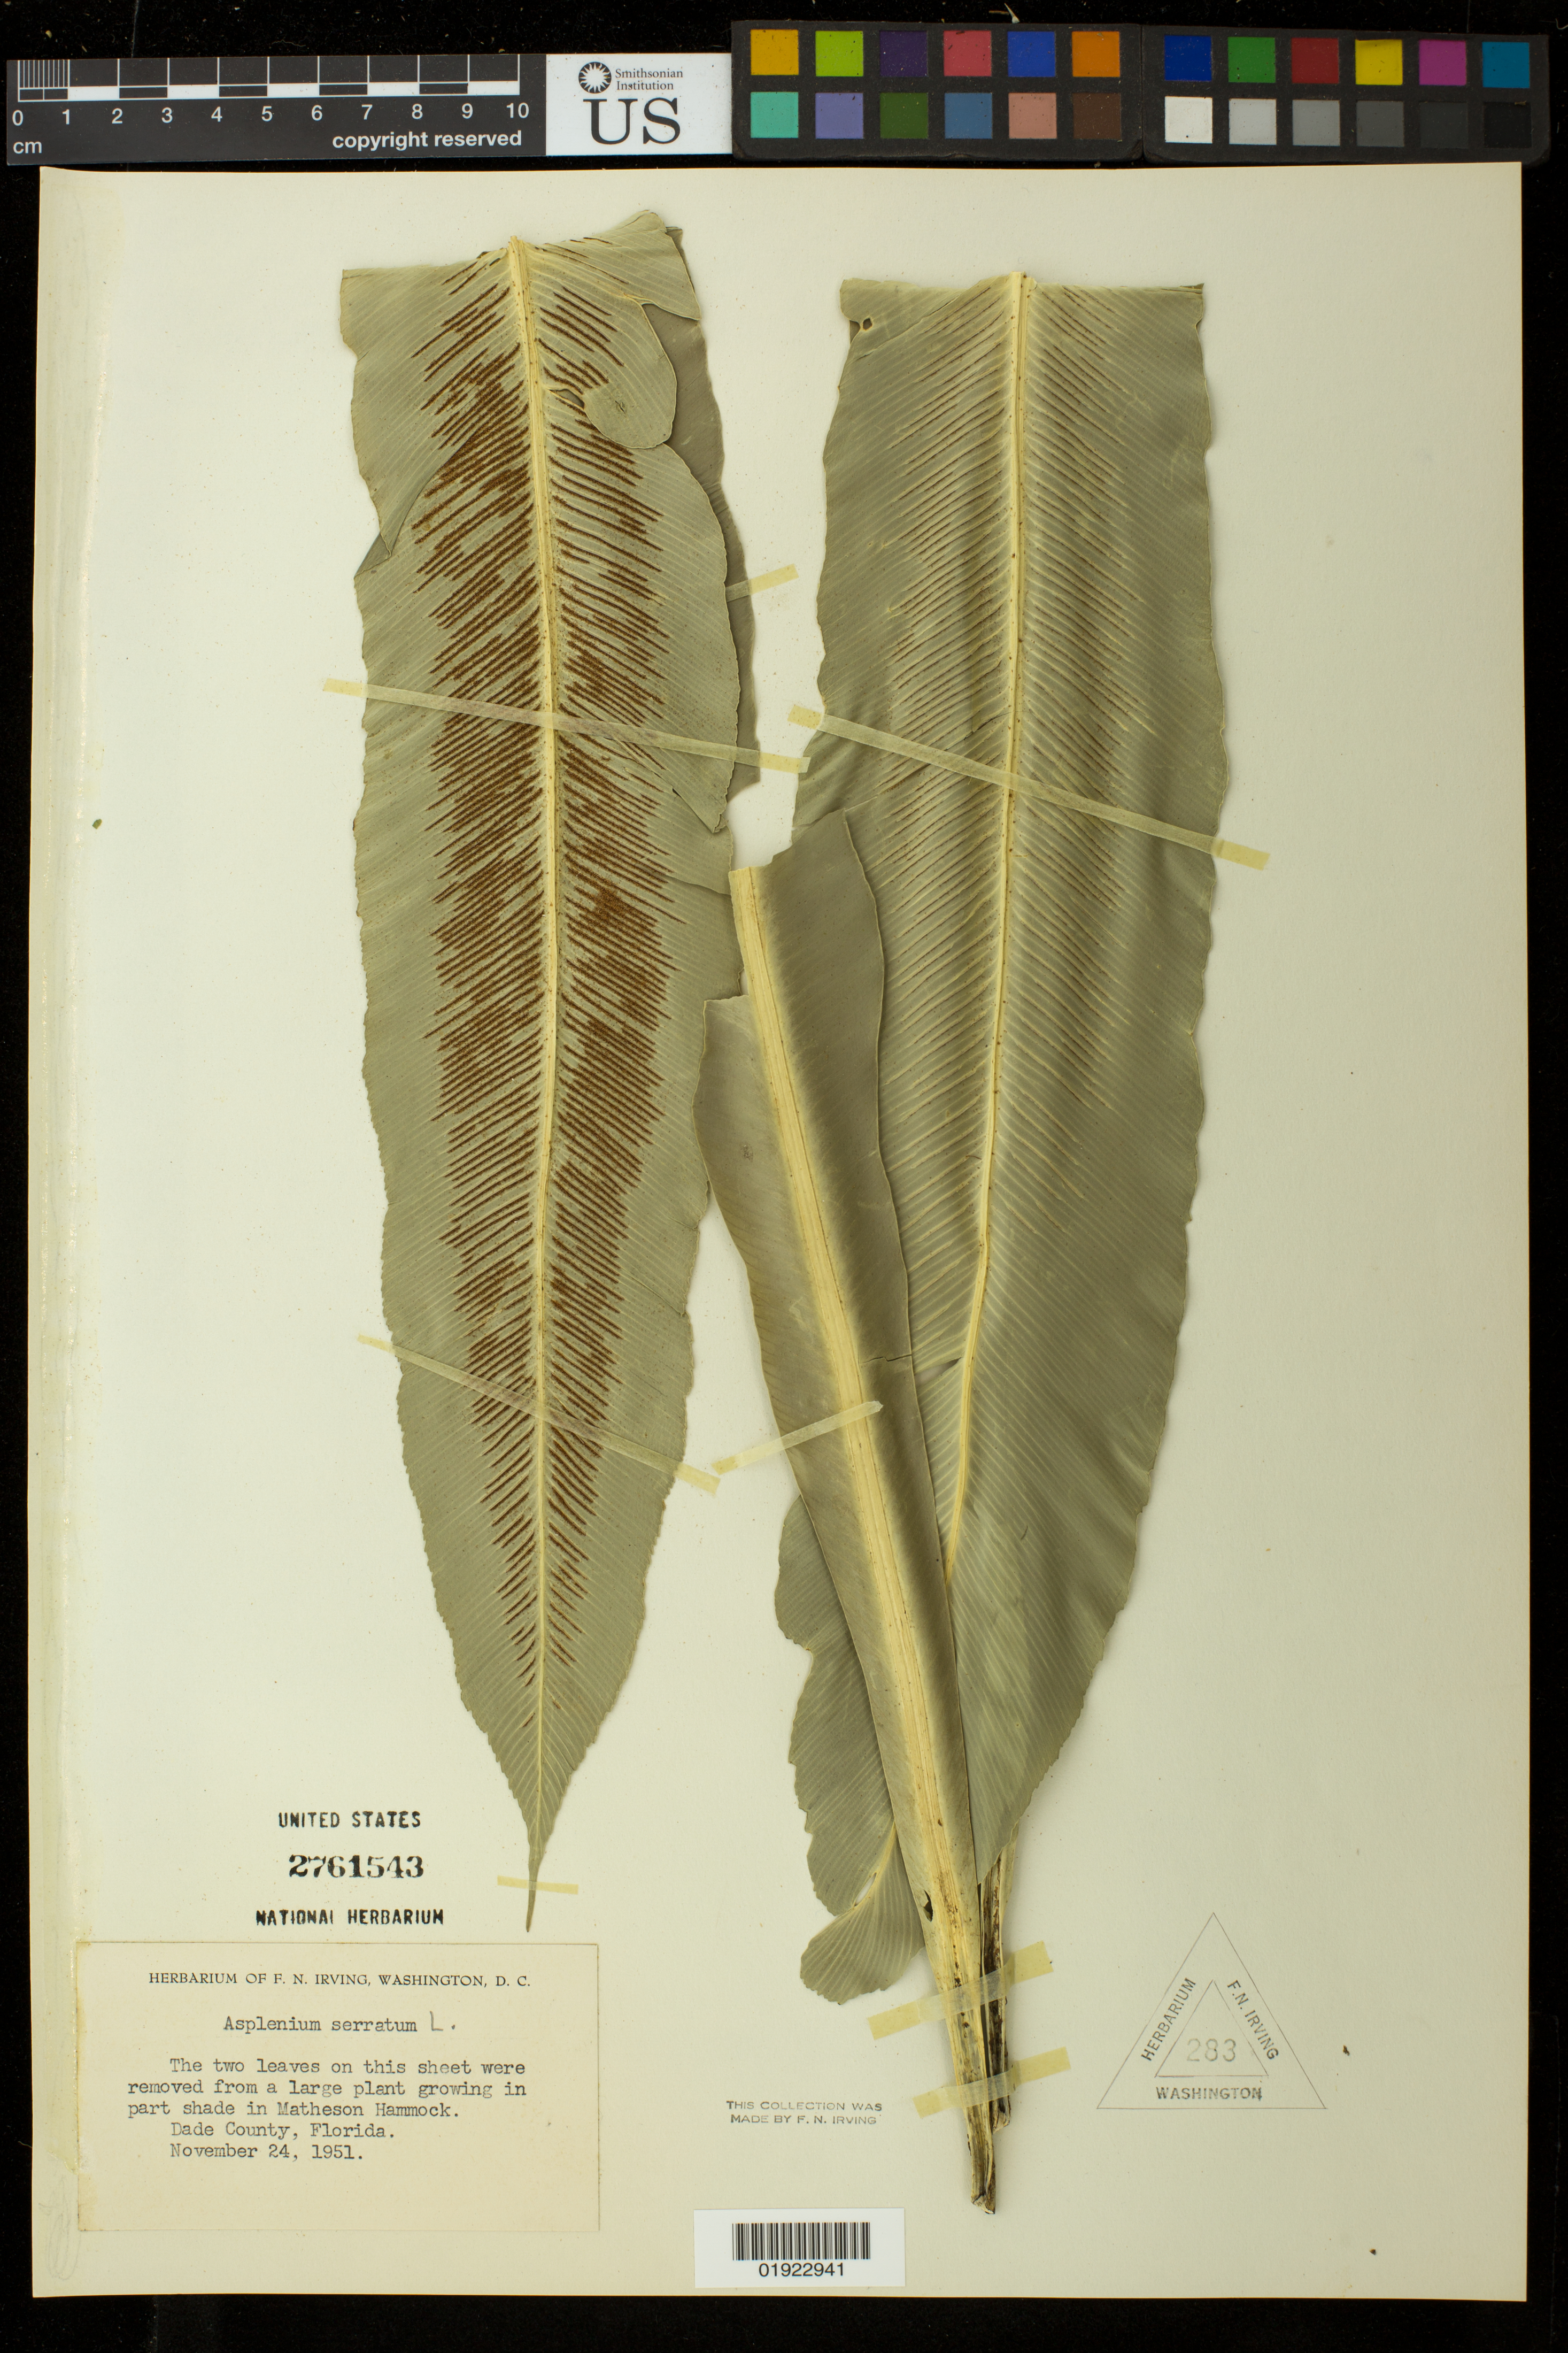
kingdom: Plantae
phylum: Tracheophyta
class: Polypodiopsida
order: Polypodiales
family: Aspleniaceae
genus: Asplenium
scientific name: Asplenium serratum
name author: L.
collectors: F. Irving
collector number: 283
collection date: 1951-11-24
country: United States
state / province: Florida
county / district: Dade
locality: Matheson Hammock.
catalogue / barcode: US 2761543